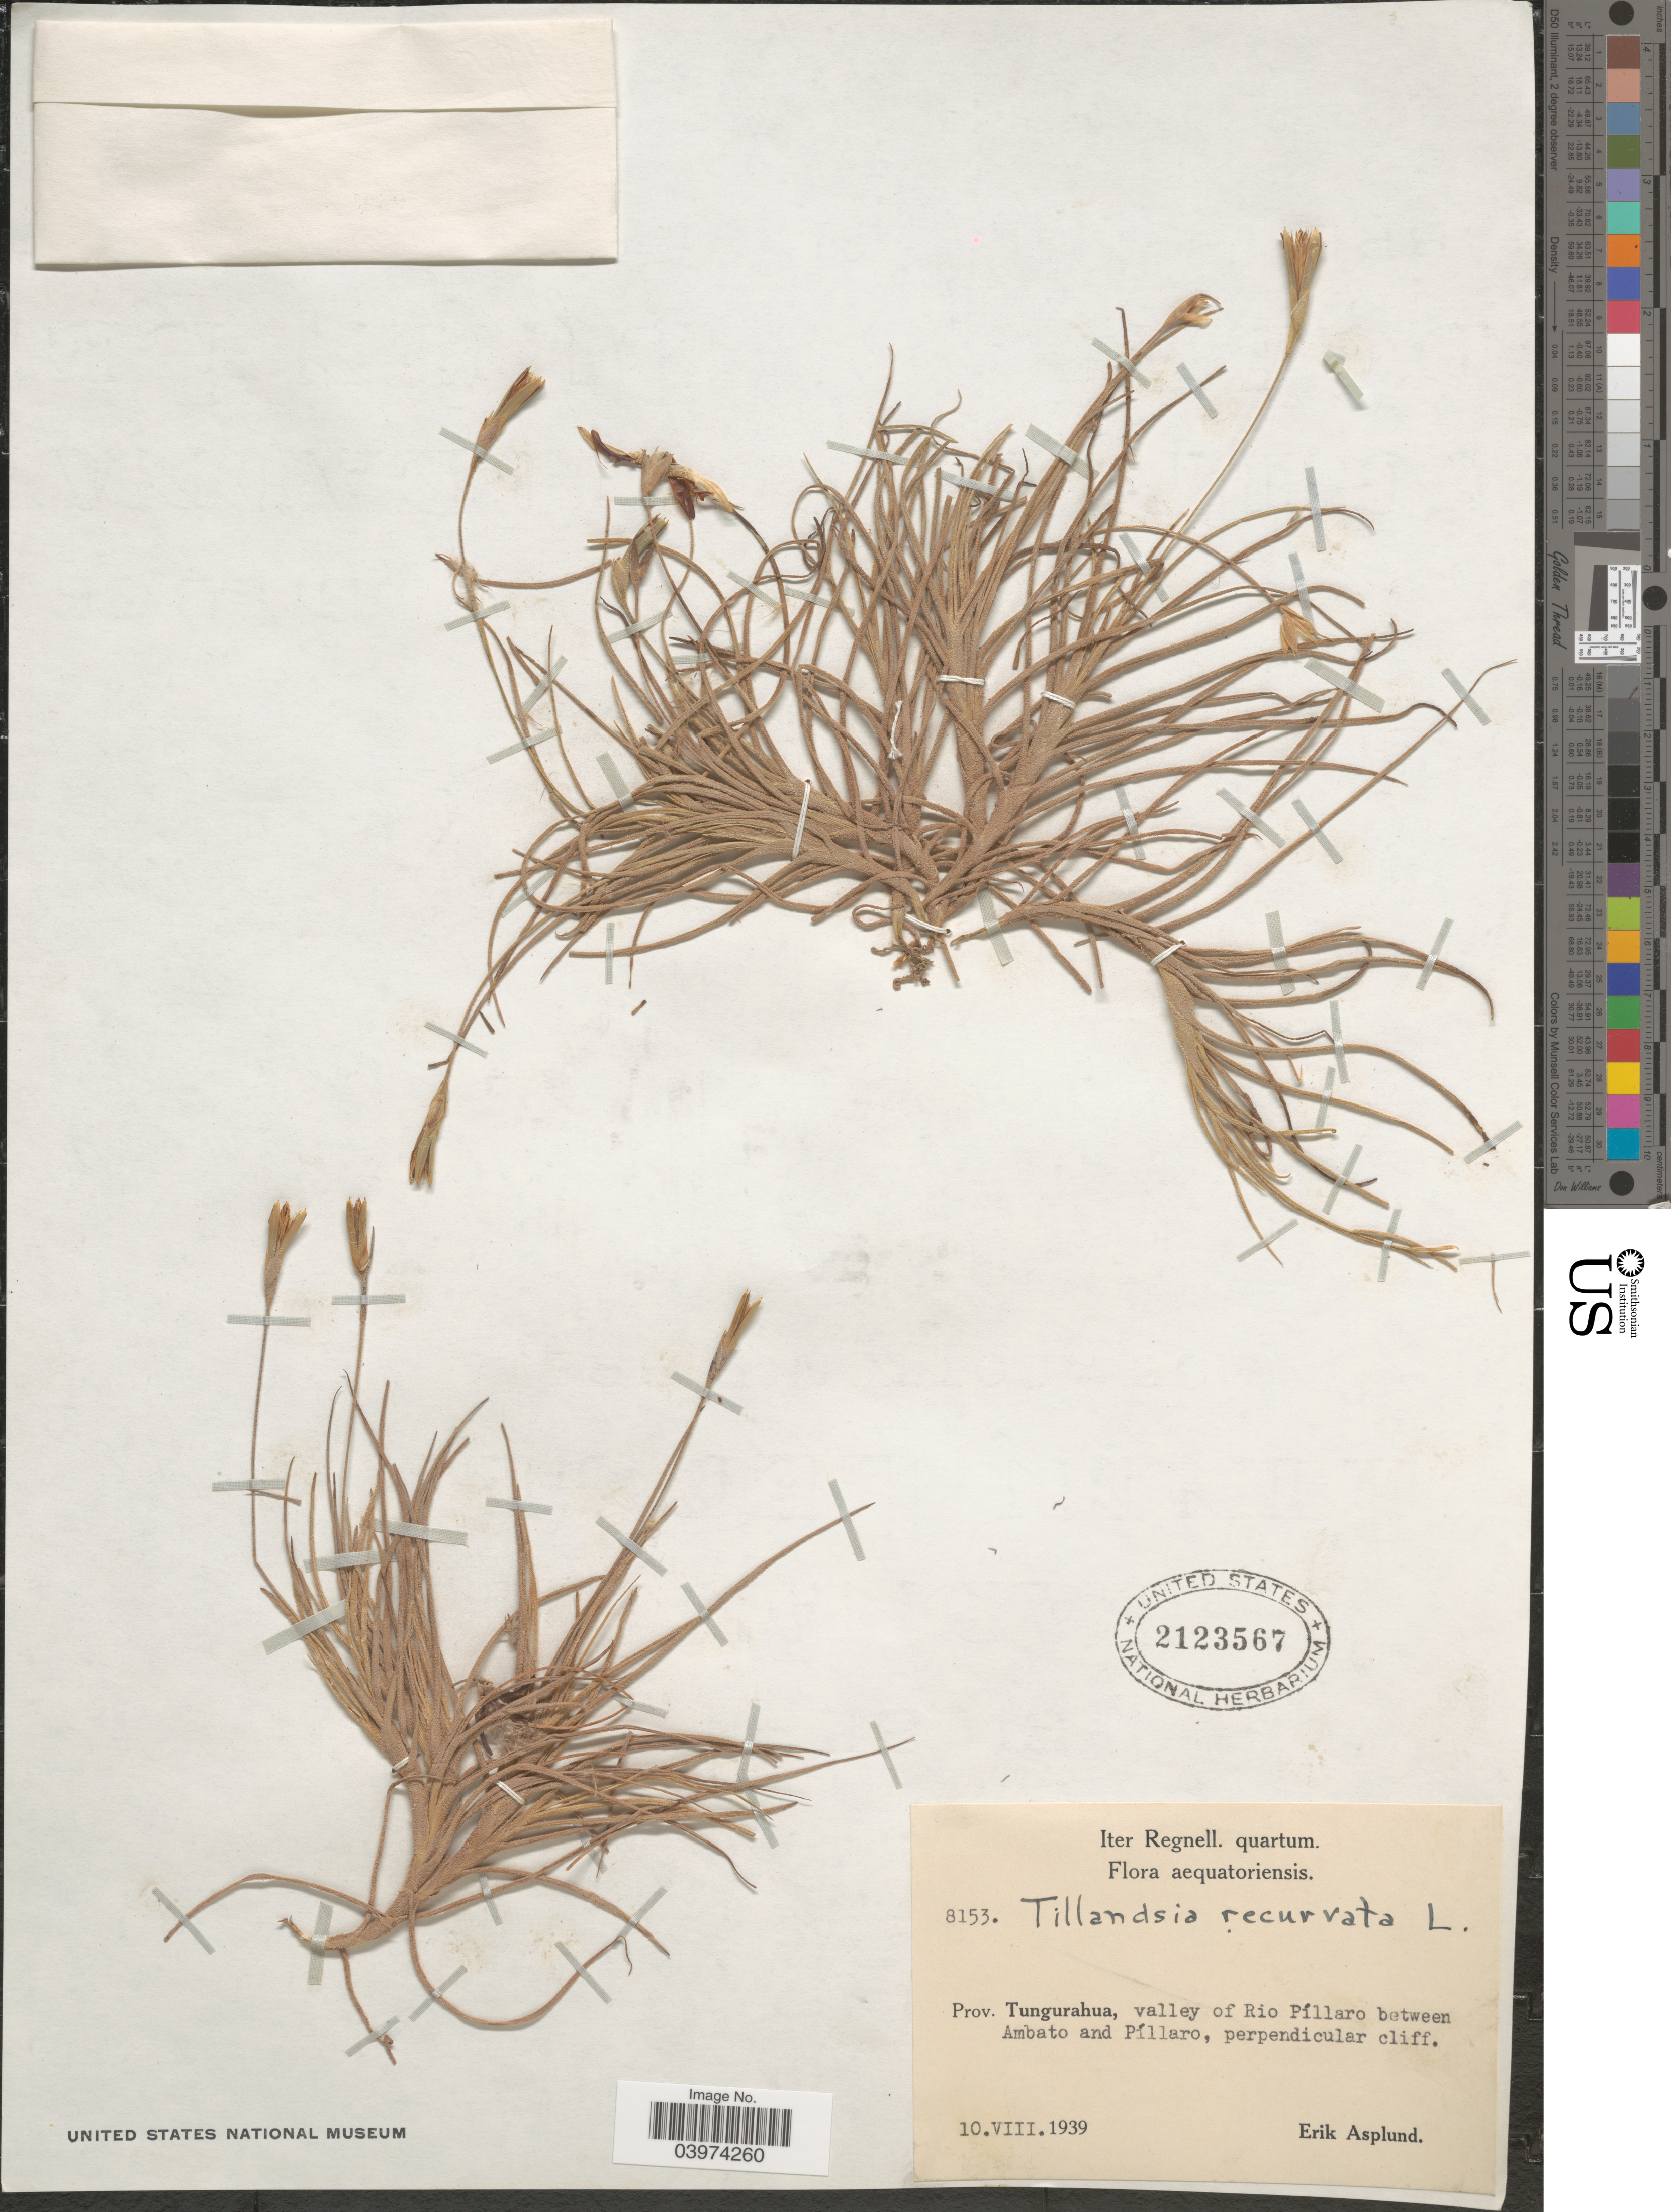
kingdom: Plantae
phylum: Tracheophyta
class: Liliopsida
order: Poales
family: Bromeliaceae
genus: Tillandsia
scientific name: Tillandsia recurvata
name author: L.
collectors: E. Asplund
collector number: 8153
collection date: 1939-08-10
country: Ecuador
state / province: Tungurahua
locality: Iter Regnell. quartum. Aequatoriensis. Prov. Tungurahua, valley of Rio Píllaro between Ambato and Píllaro.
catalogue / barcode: US 2123567